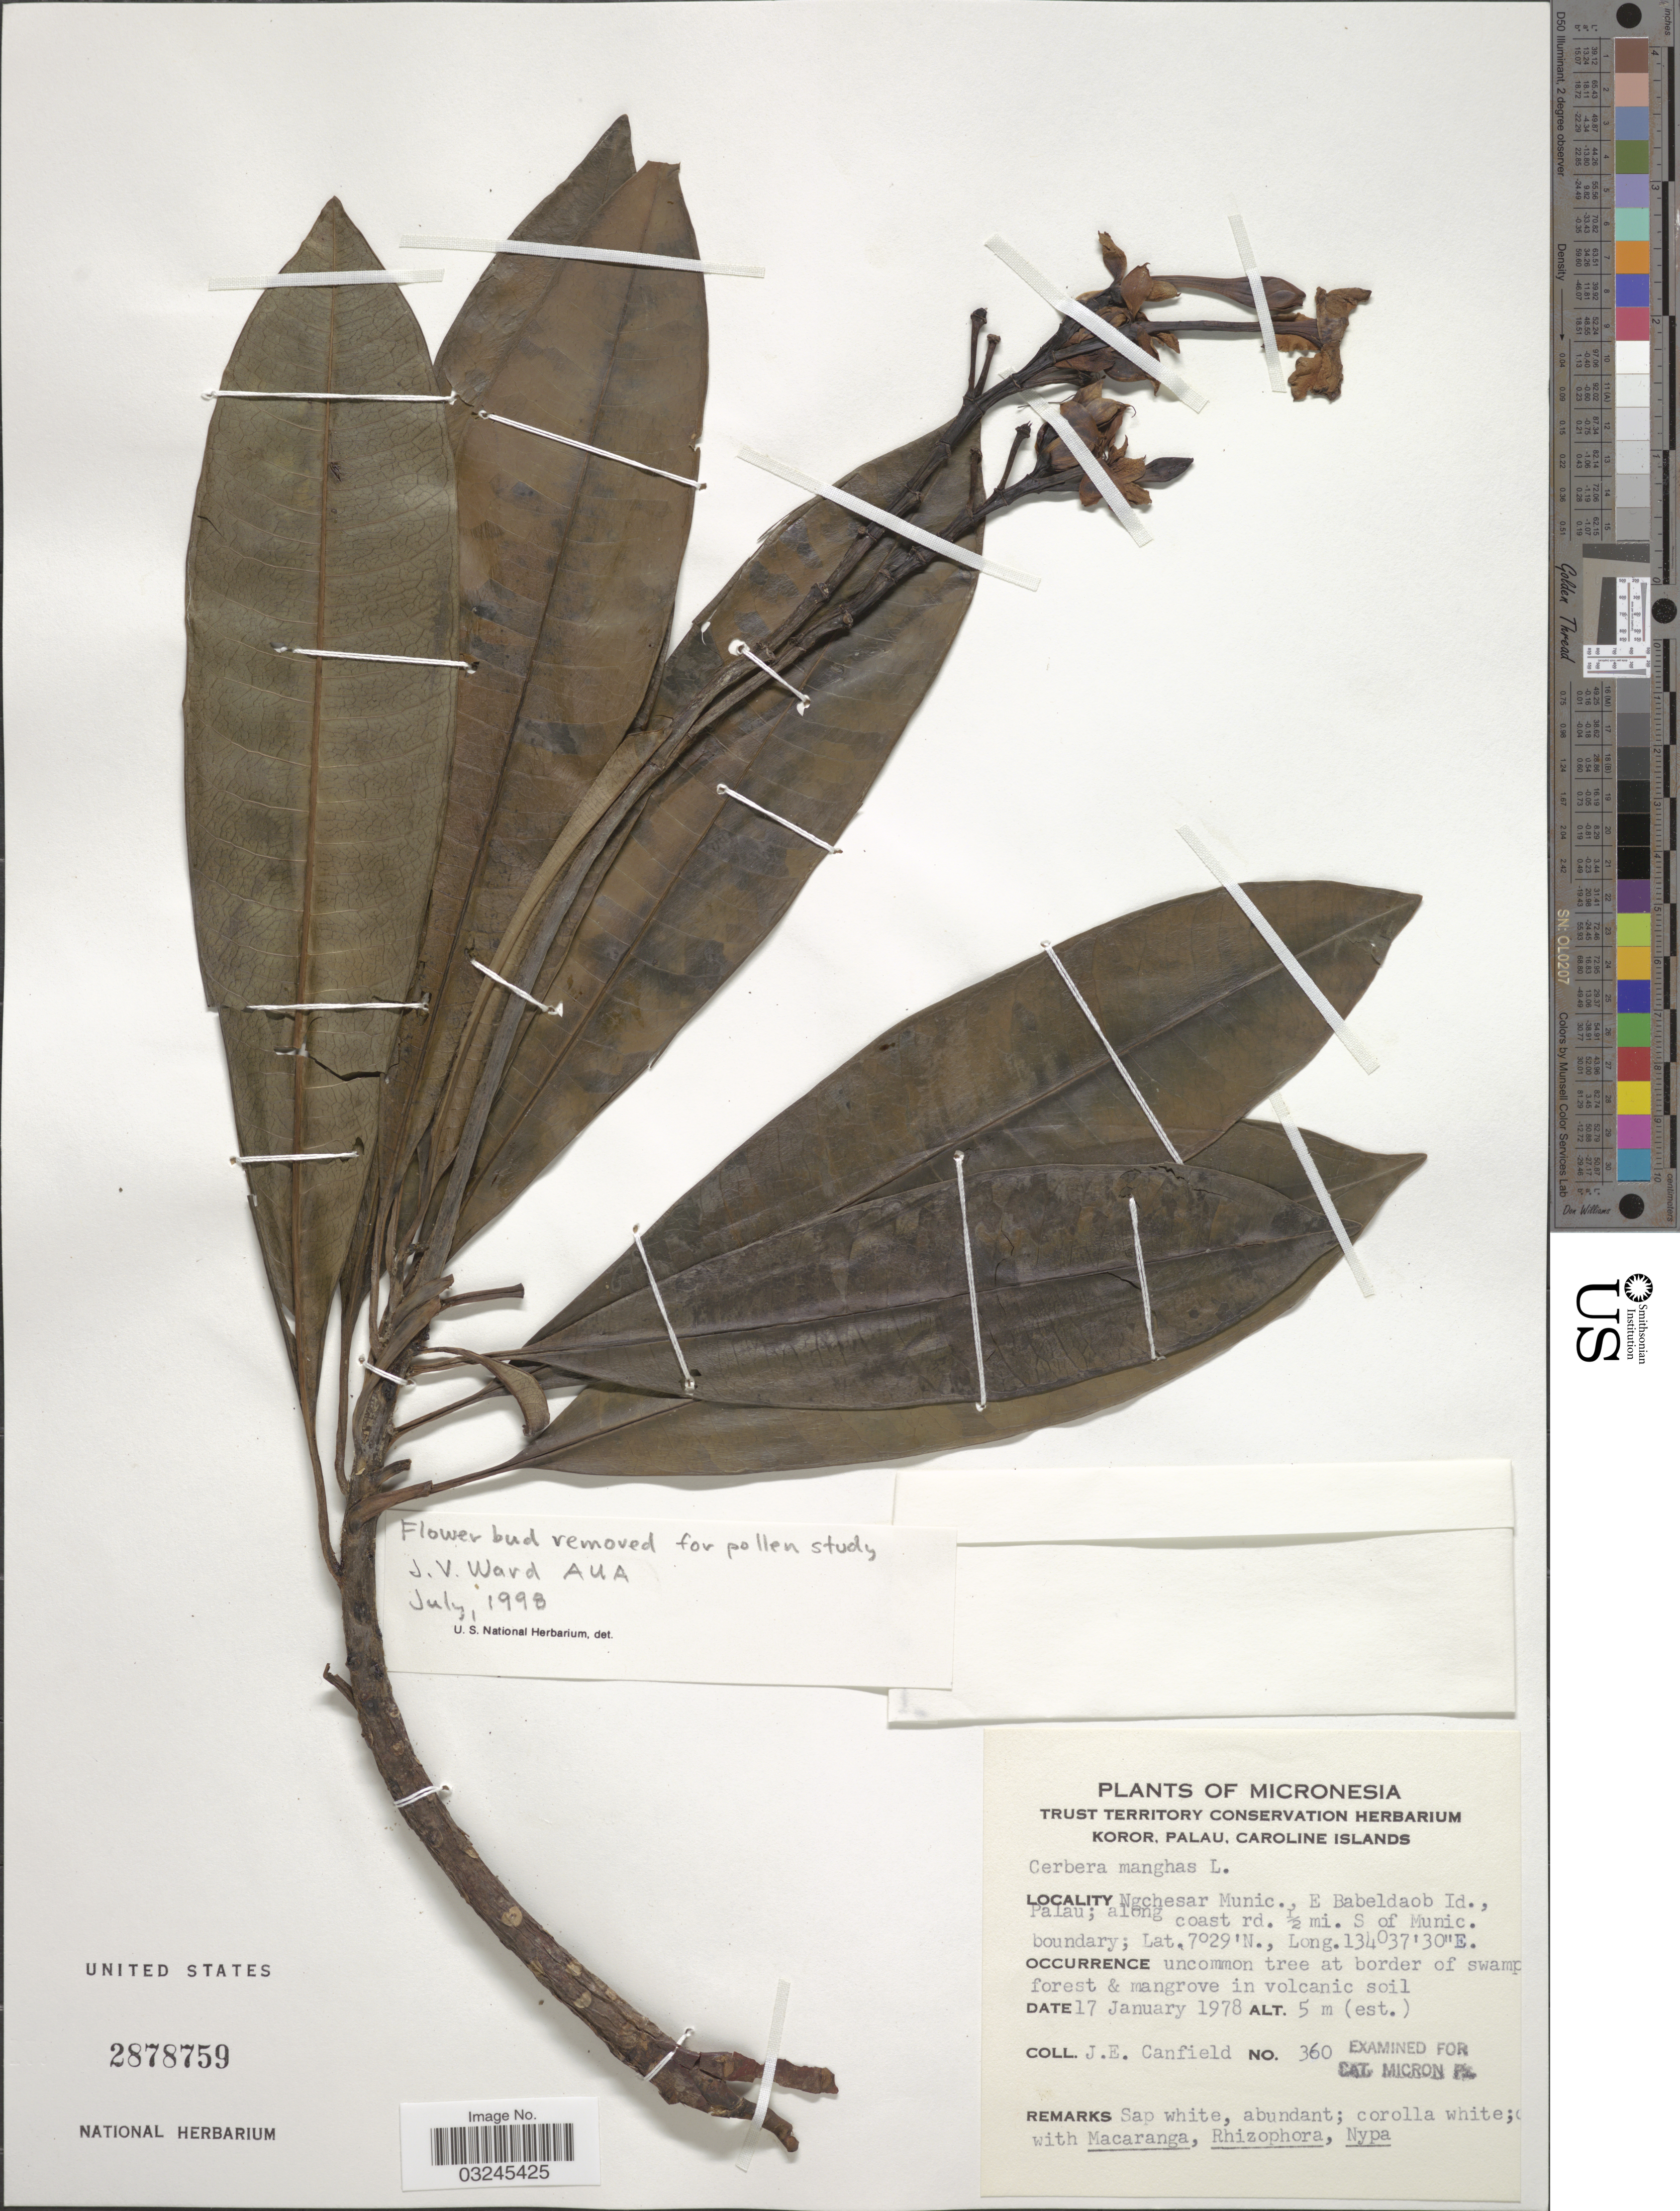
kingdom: Plantae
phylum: Tracheophyta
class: Magnoliopsida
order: Gentianales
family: Apocynaceae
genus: Cerbera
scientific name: Cerbera manghas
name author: L.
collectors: J. E. Canfield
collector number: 360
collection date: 1978-01-17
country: Palau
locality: Micronesia. Ngchesar Munic., E. Babeldaob Id., Palau; along coast rd. 1/2 mi. S of Munic.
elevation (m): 5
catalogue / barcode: US 2878759